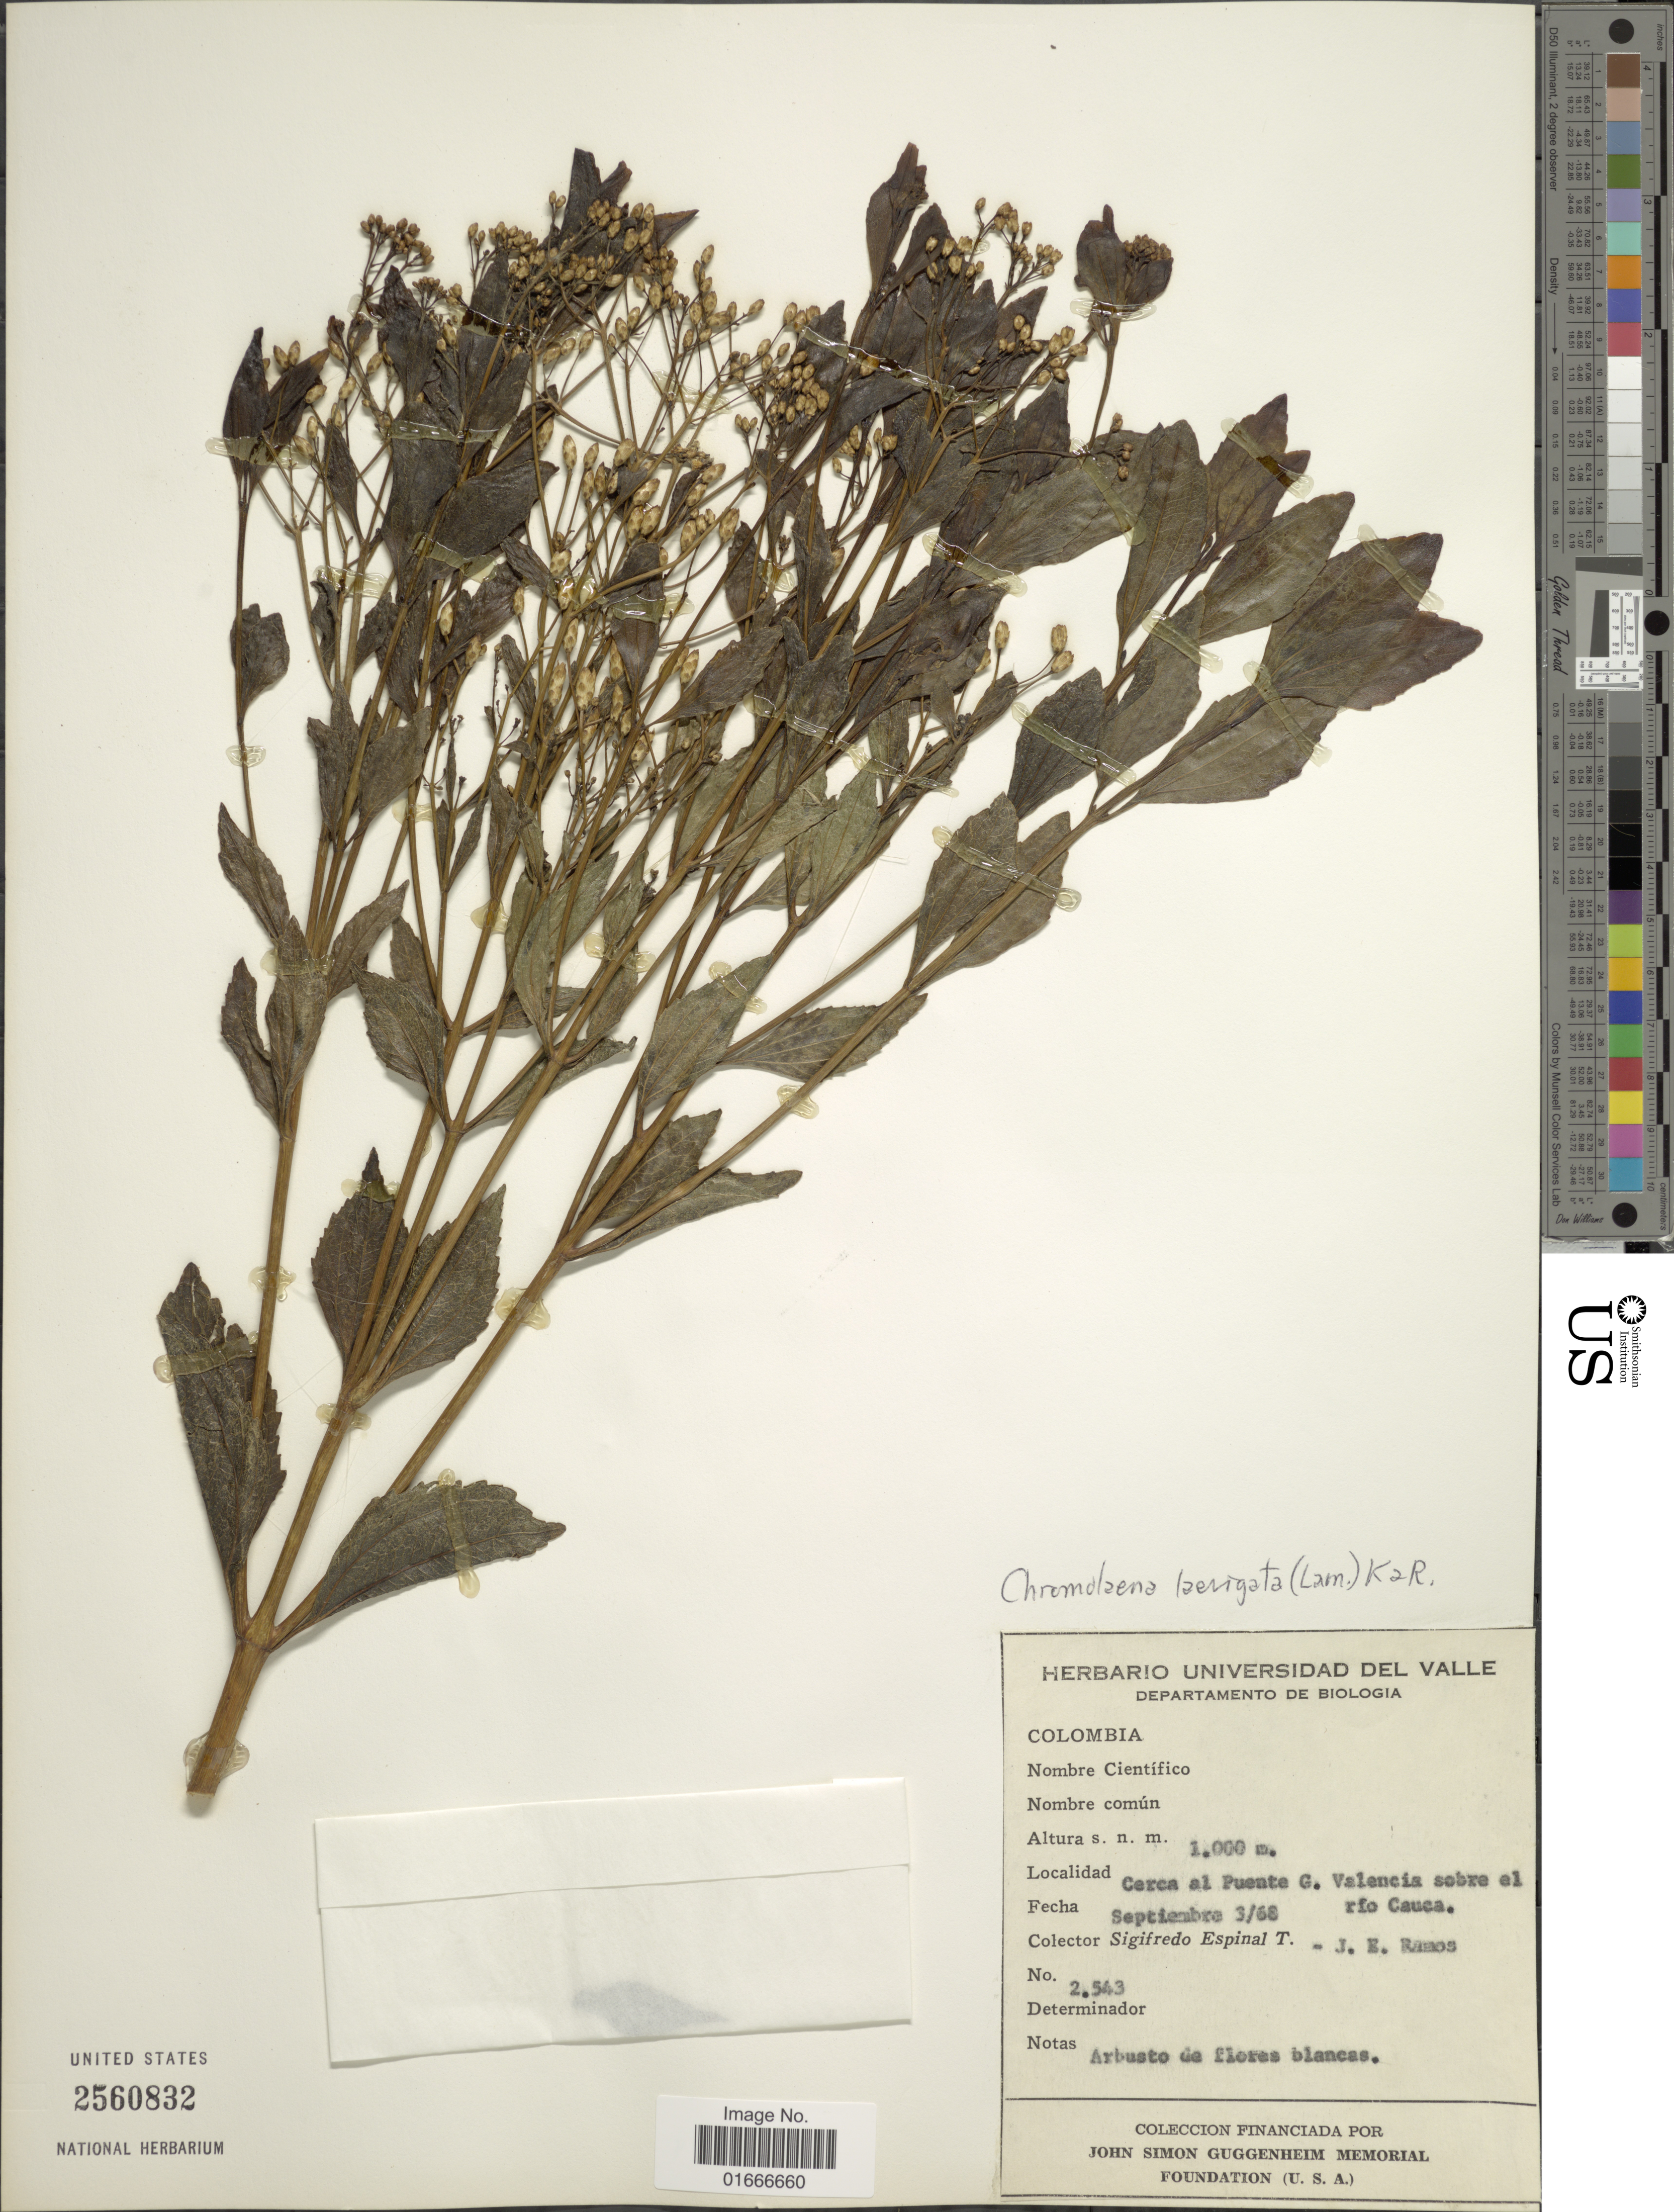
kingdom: Plantae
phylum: Tracheophyta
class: Magnoliopsida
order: Asterales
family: Asteraceae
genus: Chromolaena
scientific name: Chromolaena laevigata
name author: (Lam.) R.M. King & H. Rob.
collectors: S. Espinal T. & J. E. Ramos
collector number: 2543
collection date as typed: Transcribed d/m/y: 3/9/68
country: Colombia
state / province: Cauca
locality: Cerca al Puente G. Valencia sobre el rio Cauca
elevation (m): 1000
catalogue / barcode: US 2560832